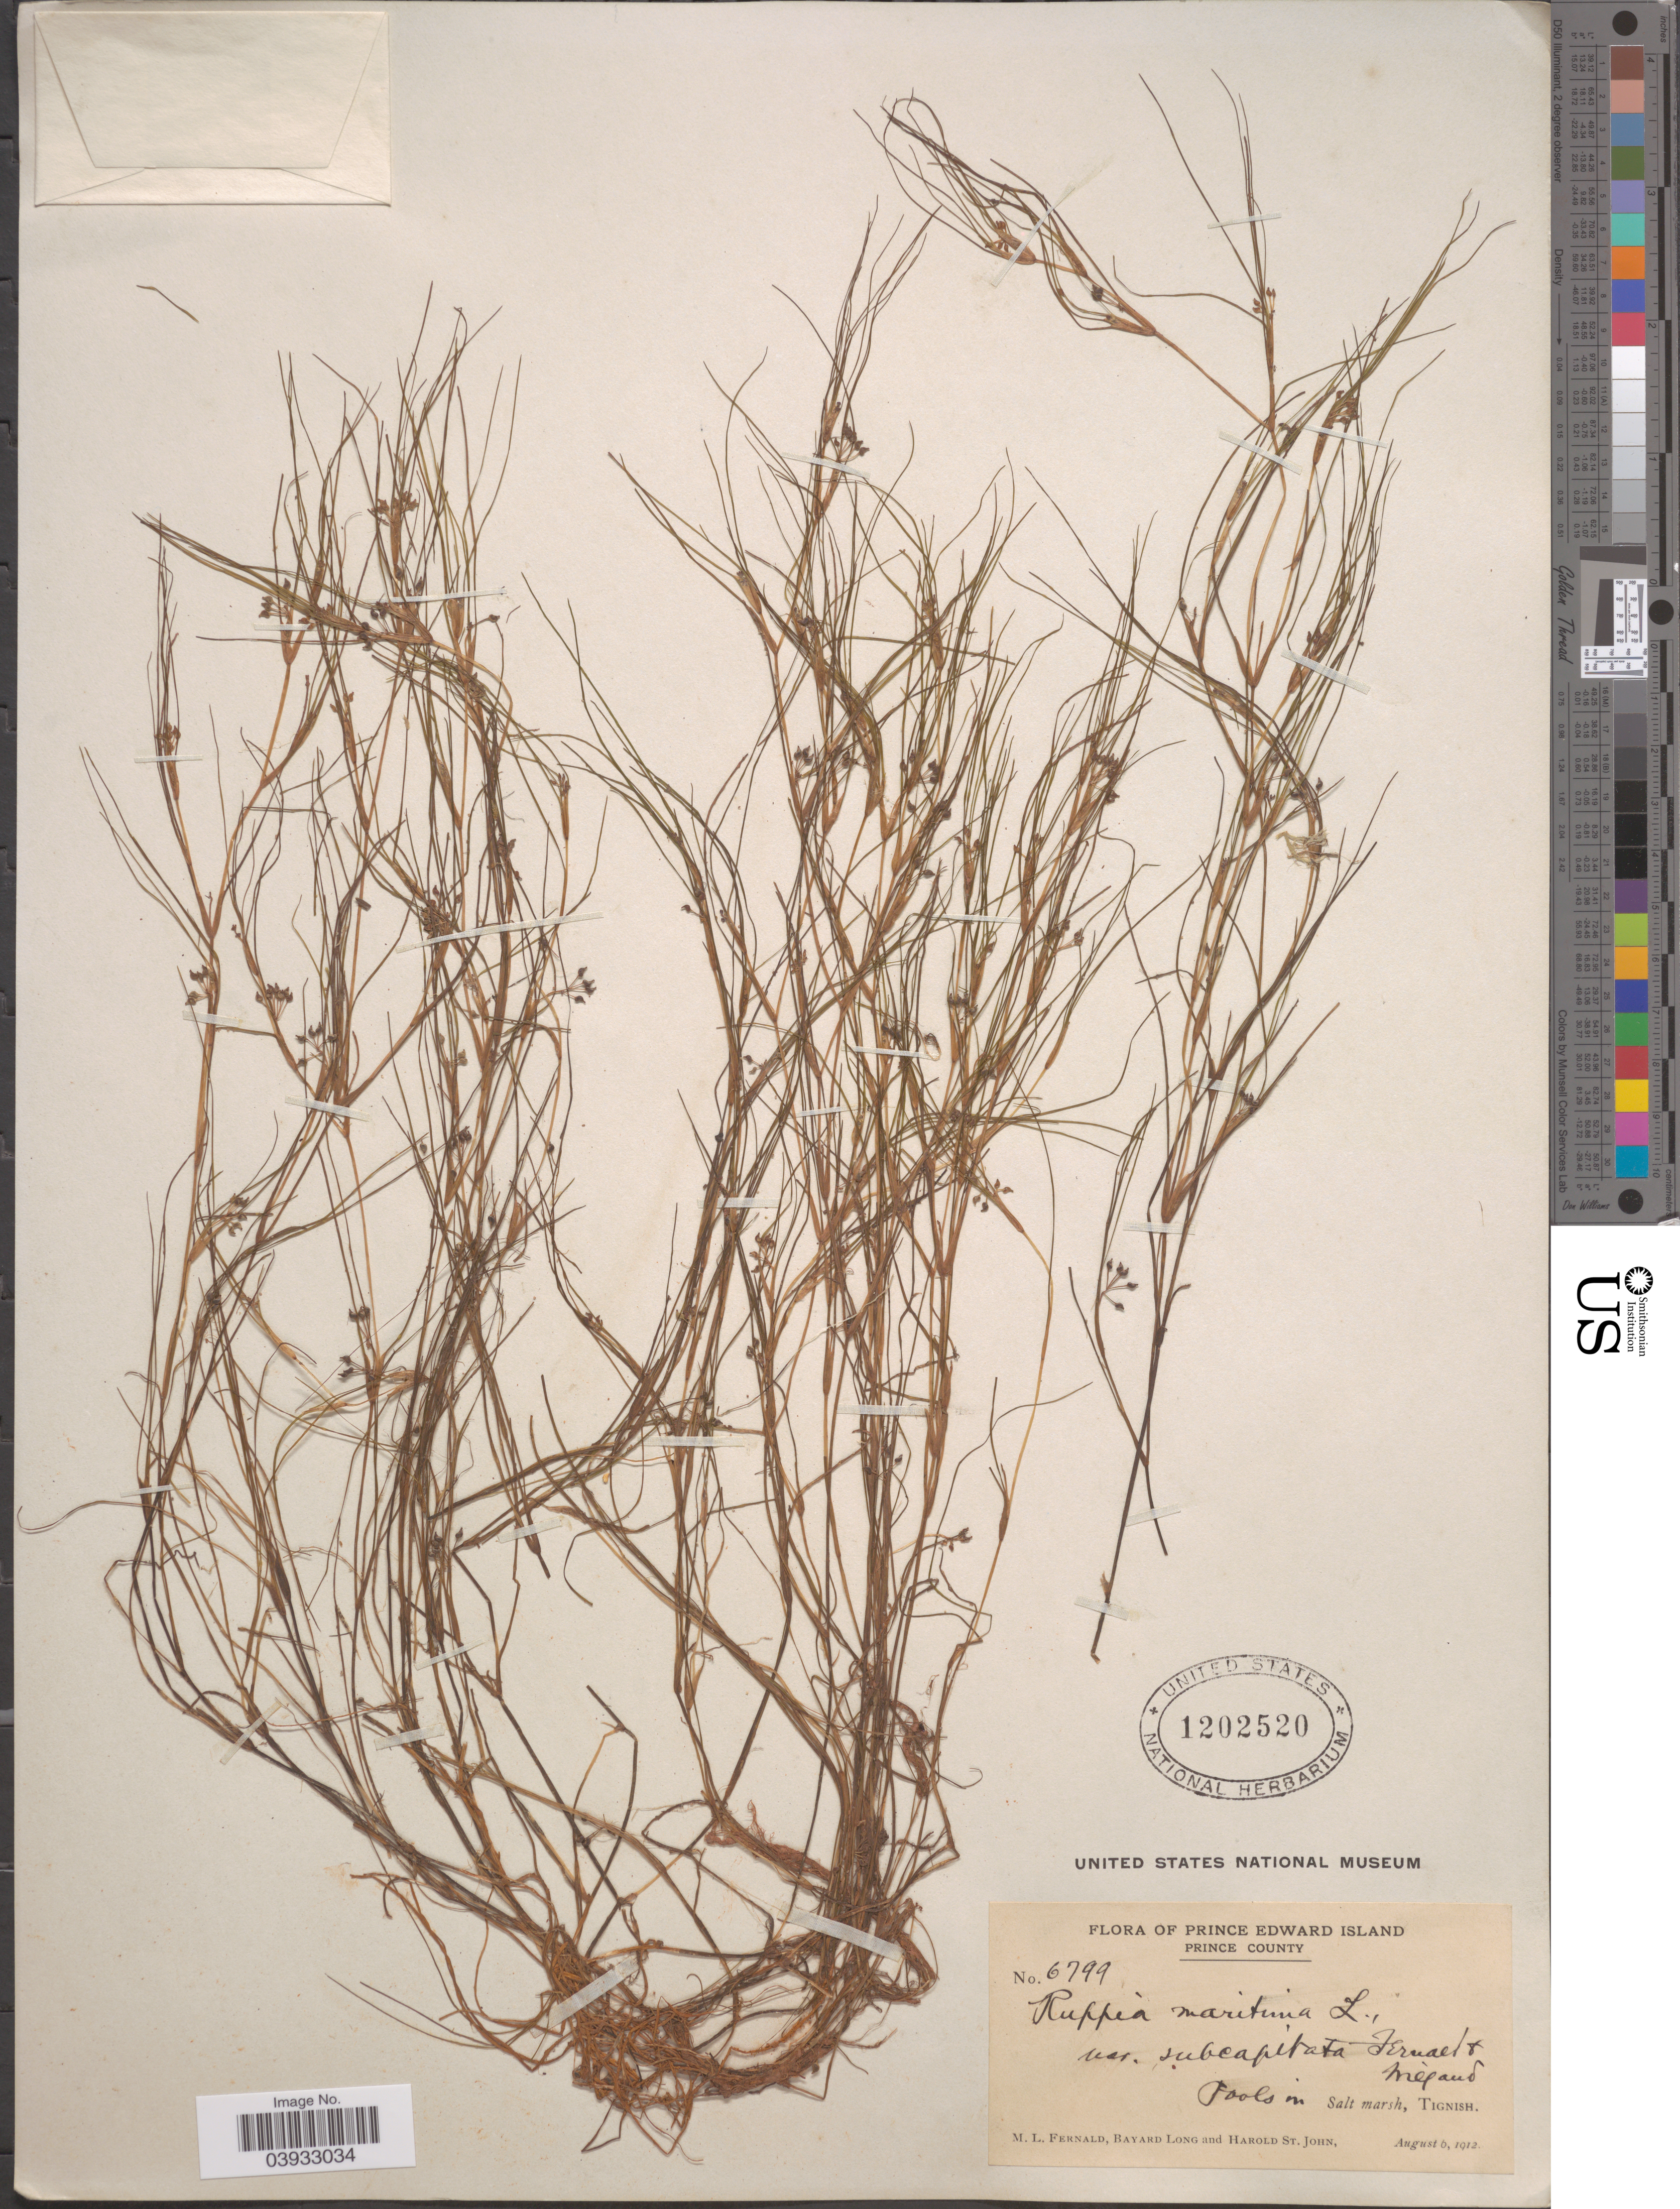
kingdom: Plantae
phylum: Tracheophyta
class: Liliopsida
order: Alismatales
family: Ruppiaceae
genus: Ruppia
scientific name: Ruppia maritima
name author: L.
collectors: M. L. Fernald, B. Long & H. St. John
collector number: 6799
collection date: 1912-08-06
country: Canada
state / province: Prince Edward Island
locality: Prince County. Tignish.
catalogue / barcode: US 1202520